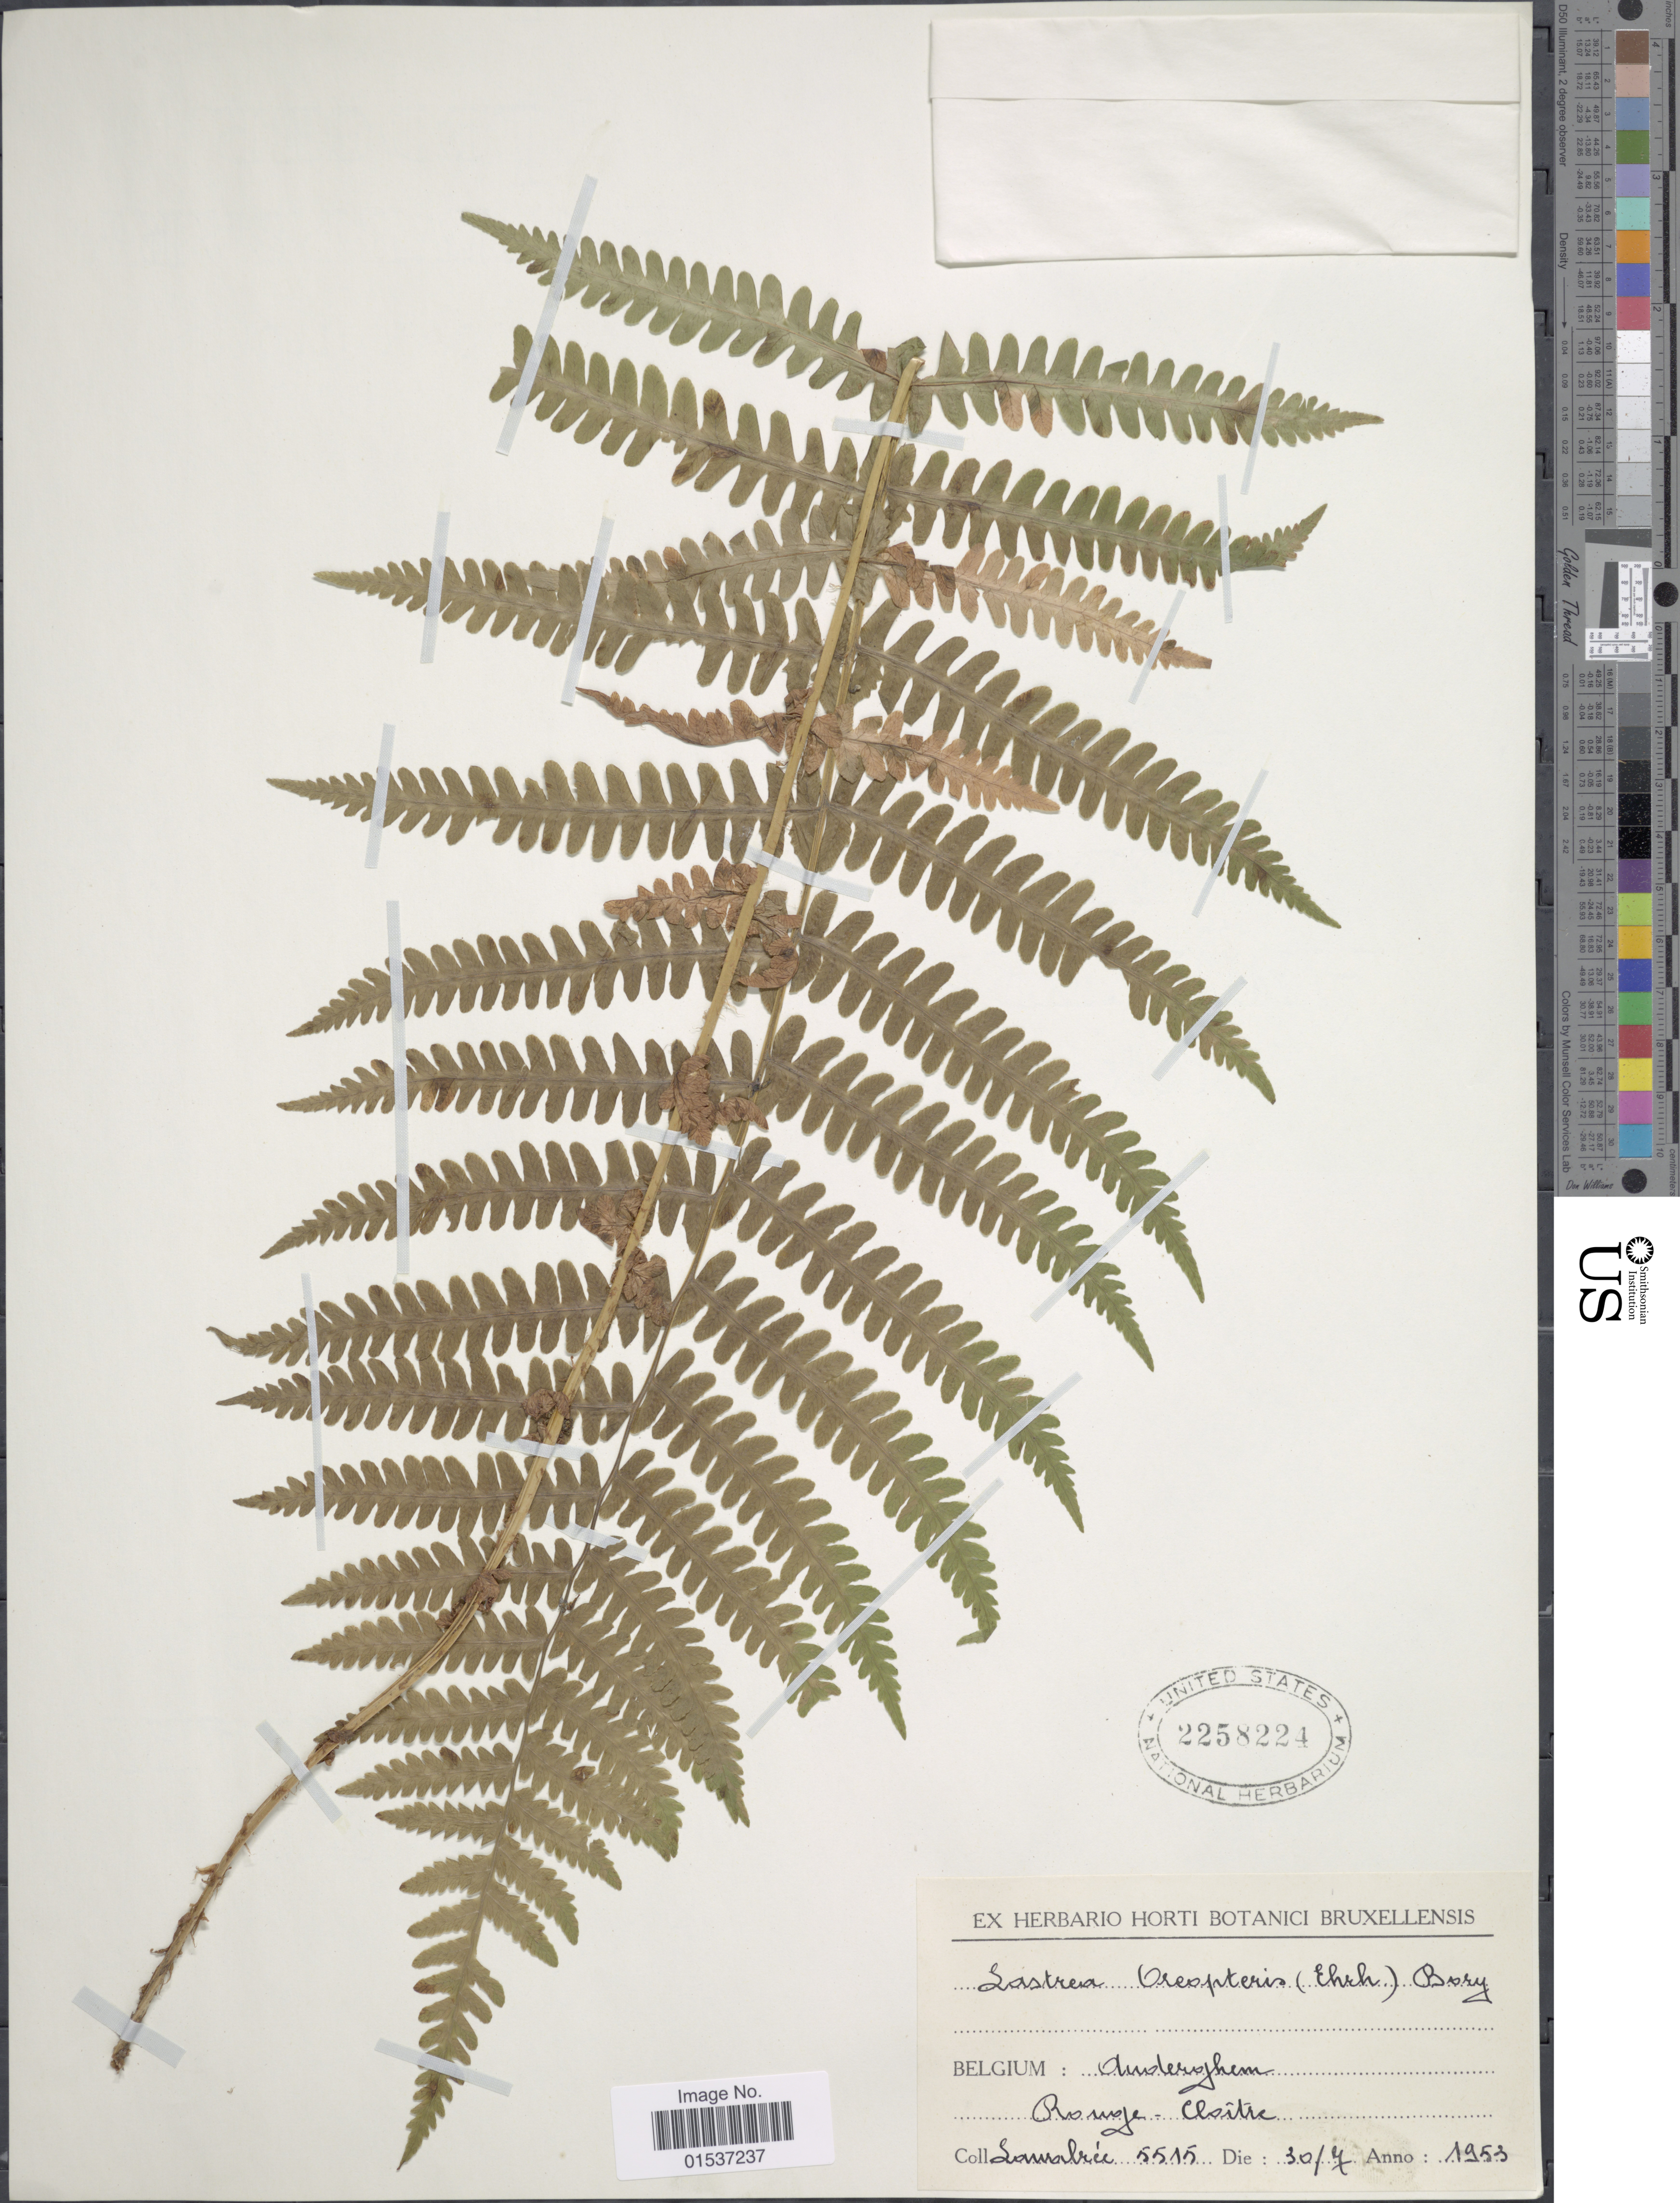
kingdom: Plantae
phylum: Tracheophyta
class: Polypodiopsida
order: Polypodiales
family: Thelypteridaceae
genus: Oreopteris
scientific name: Oreopteris limbosperma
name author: (All.) K. Iwats.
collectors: Lawalrée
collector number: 5515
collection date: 1953-07-30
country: Belgium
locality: Belgium: Anderghem Romoje- Cloitre. [interpreted]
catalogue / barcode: US 2258224